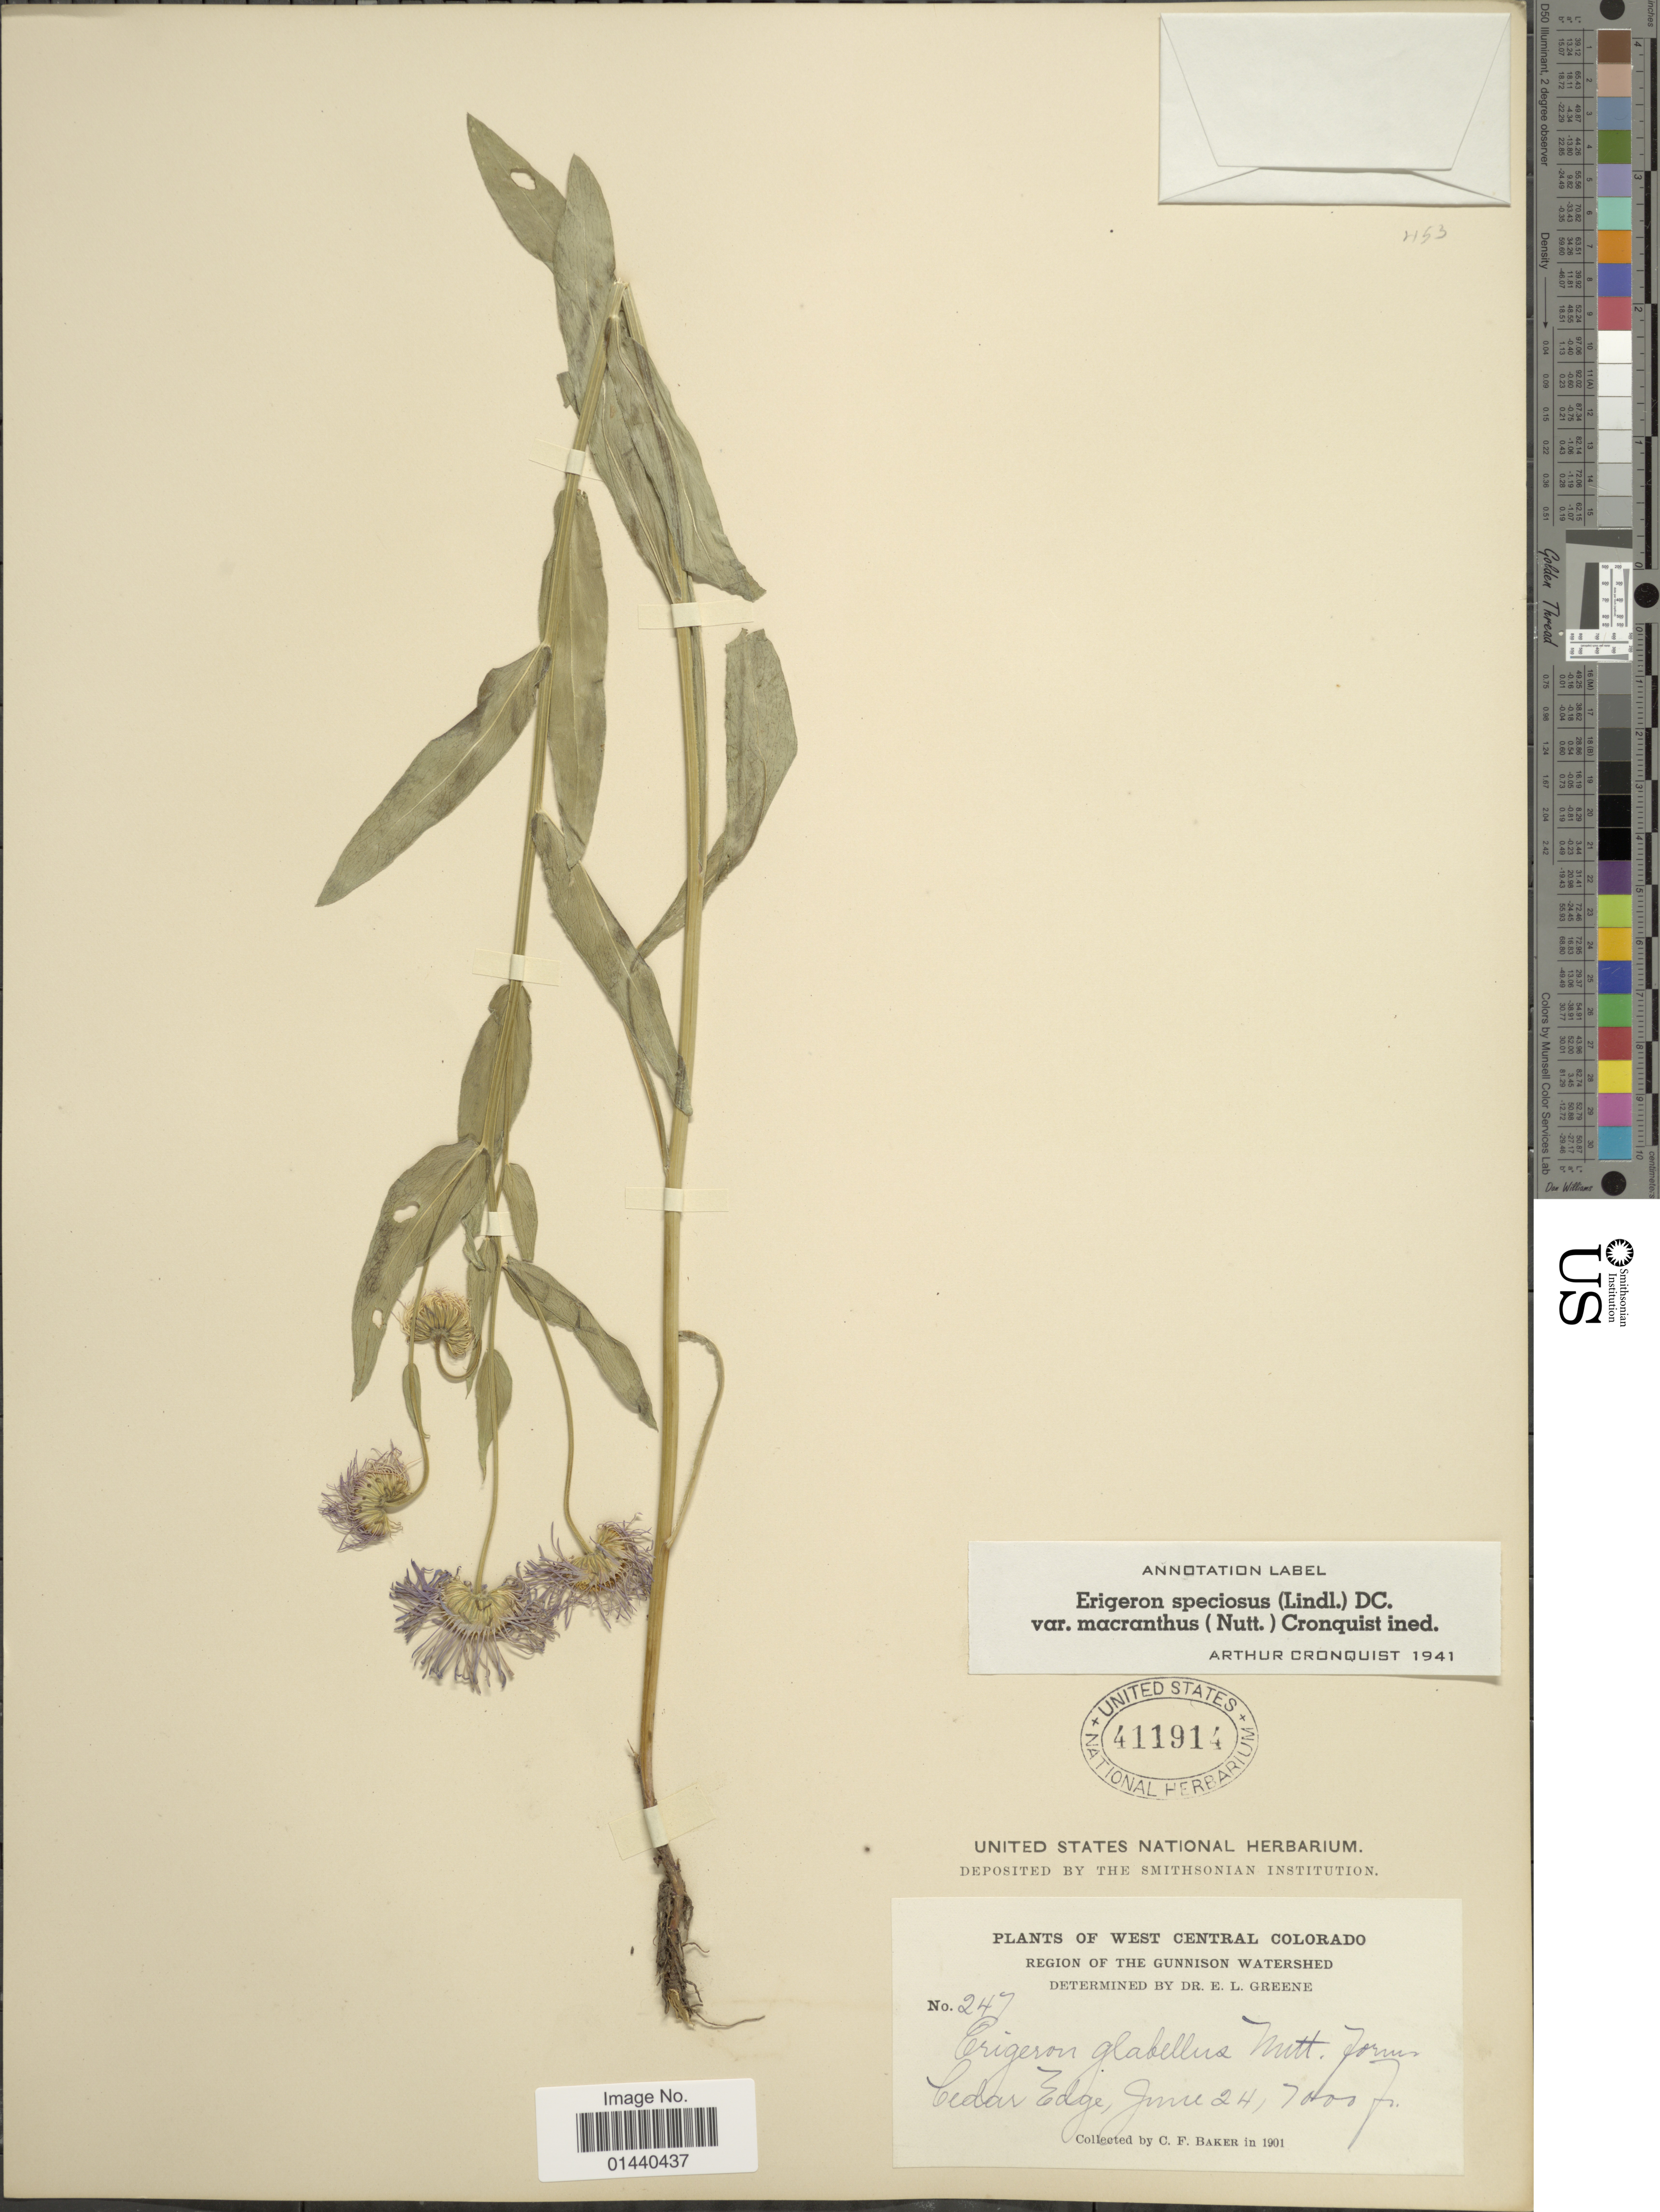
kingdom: Plantae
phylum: Tracheophyta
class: Magnoliopsida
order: Asterales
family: Asteraceae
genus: Erigeron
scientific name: Erigeron speciosus var. macranthus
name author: (Nutt.) Cronq.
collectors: C. F. Baker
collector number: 247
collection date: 1901-06-24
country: United States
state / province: Colorado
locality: West Central Colorado. Cedar Edge.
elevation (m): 2134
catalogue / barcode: US 411914